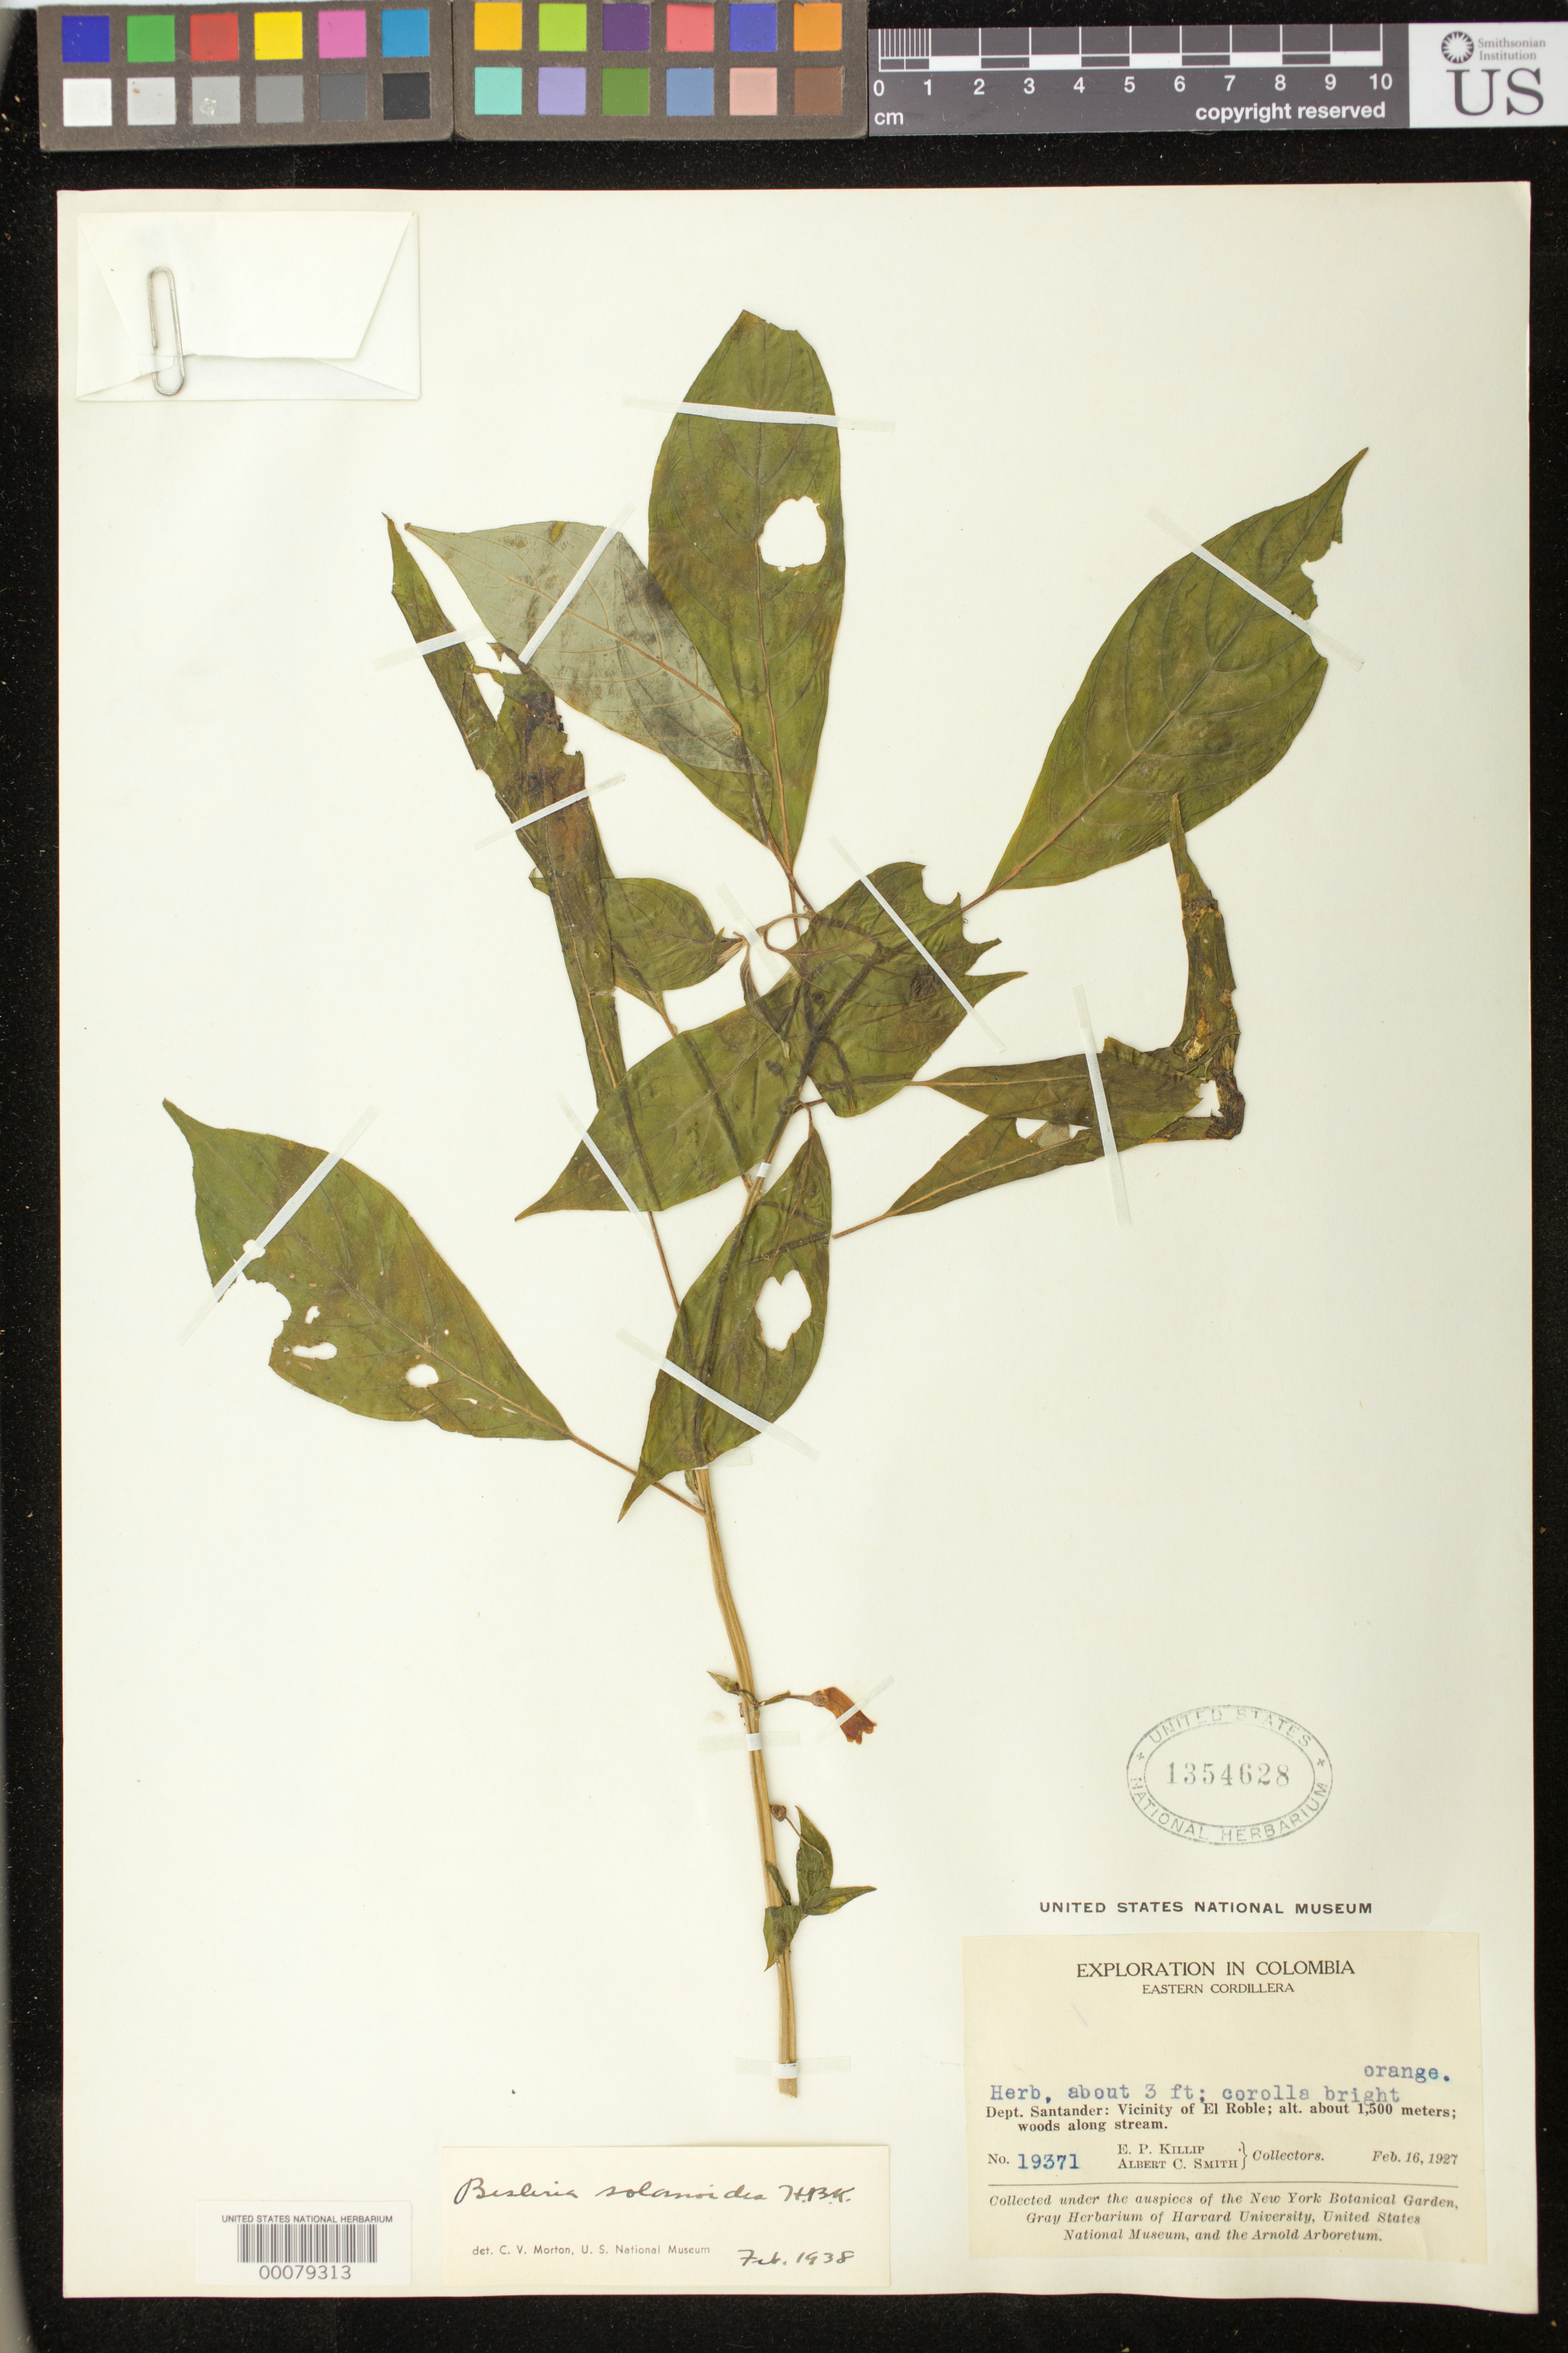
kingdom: Plantae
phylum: Tracheophyta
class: Magnoliopsida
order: Lamiales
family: Gesneriaceae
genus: Besleria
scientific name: Besleria solanoides var. solanoides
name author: Kunth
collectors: E. P. Killip & A. C. Smith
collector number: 19371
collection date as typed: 16 Feb 1927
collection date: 1927-02-16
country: Colombia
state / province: Santander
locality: Vicinity of El Roble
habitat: Woods along stream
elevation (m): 1500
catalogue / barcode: US 1354628